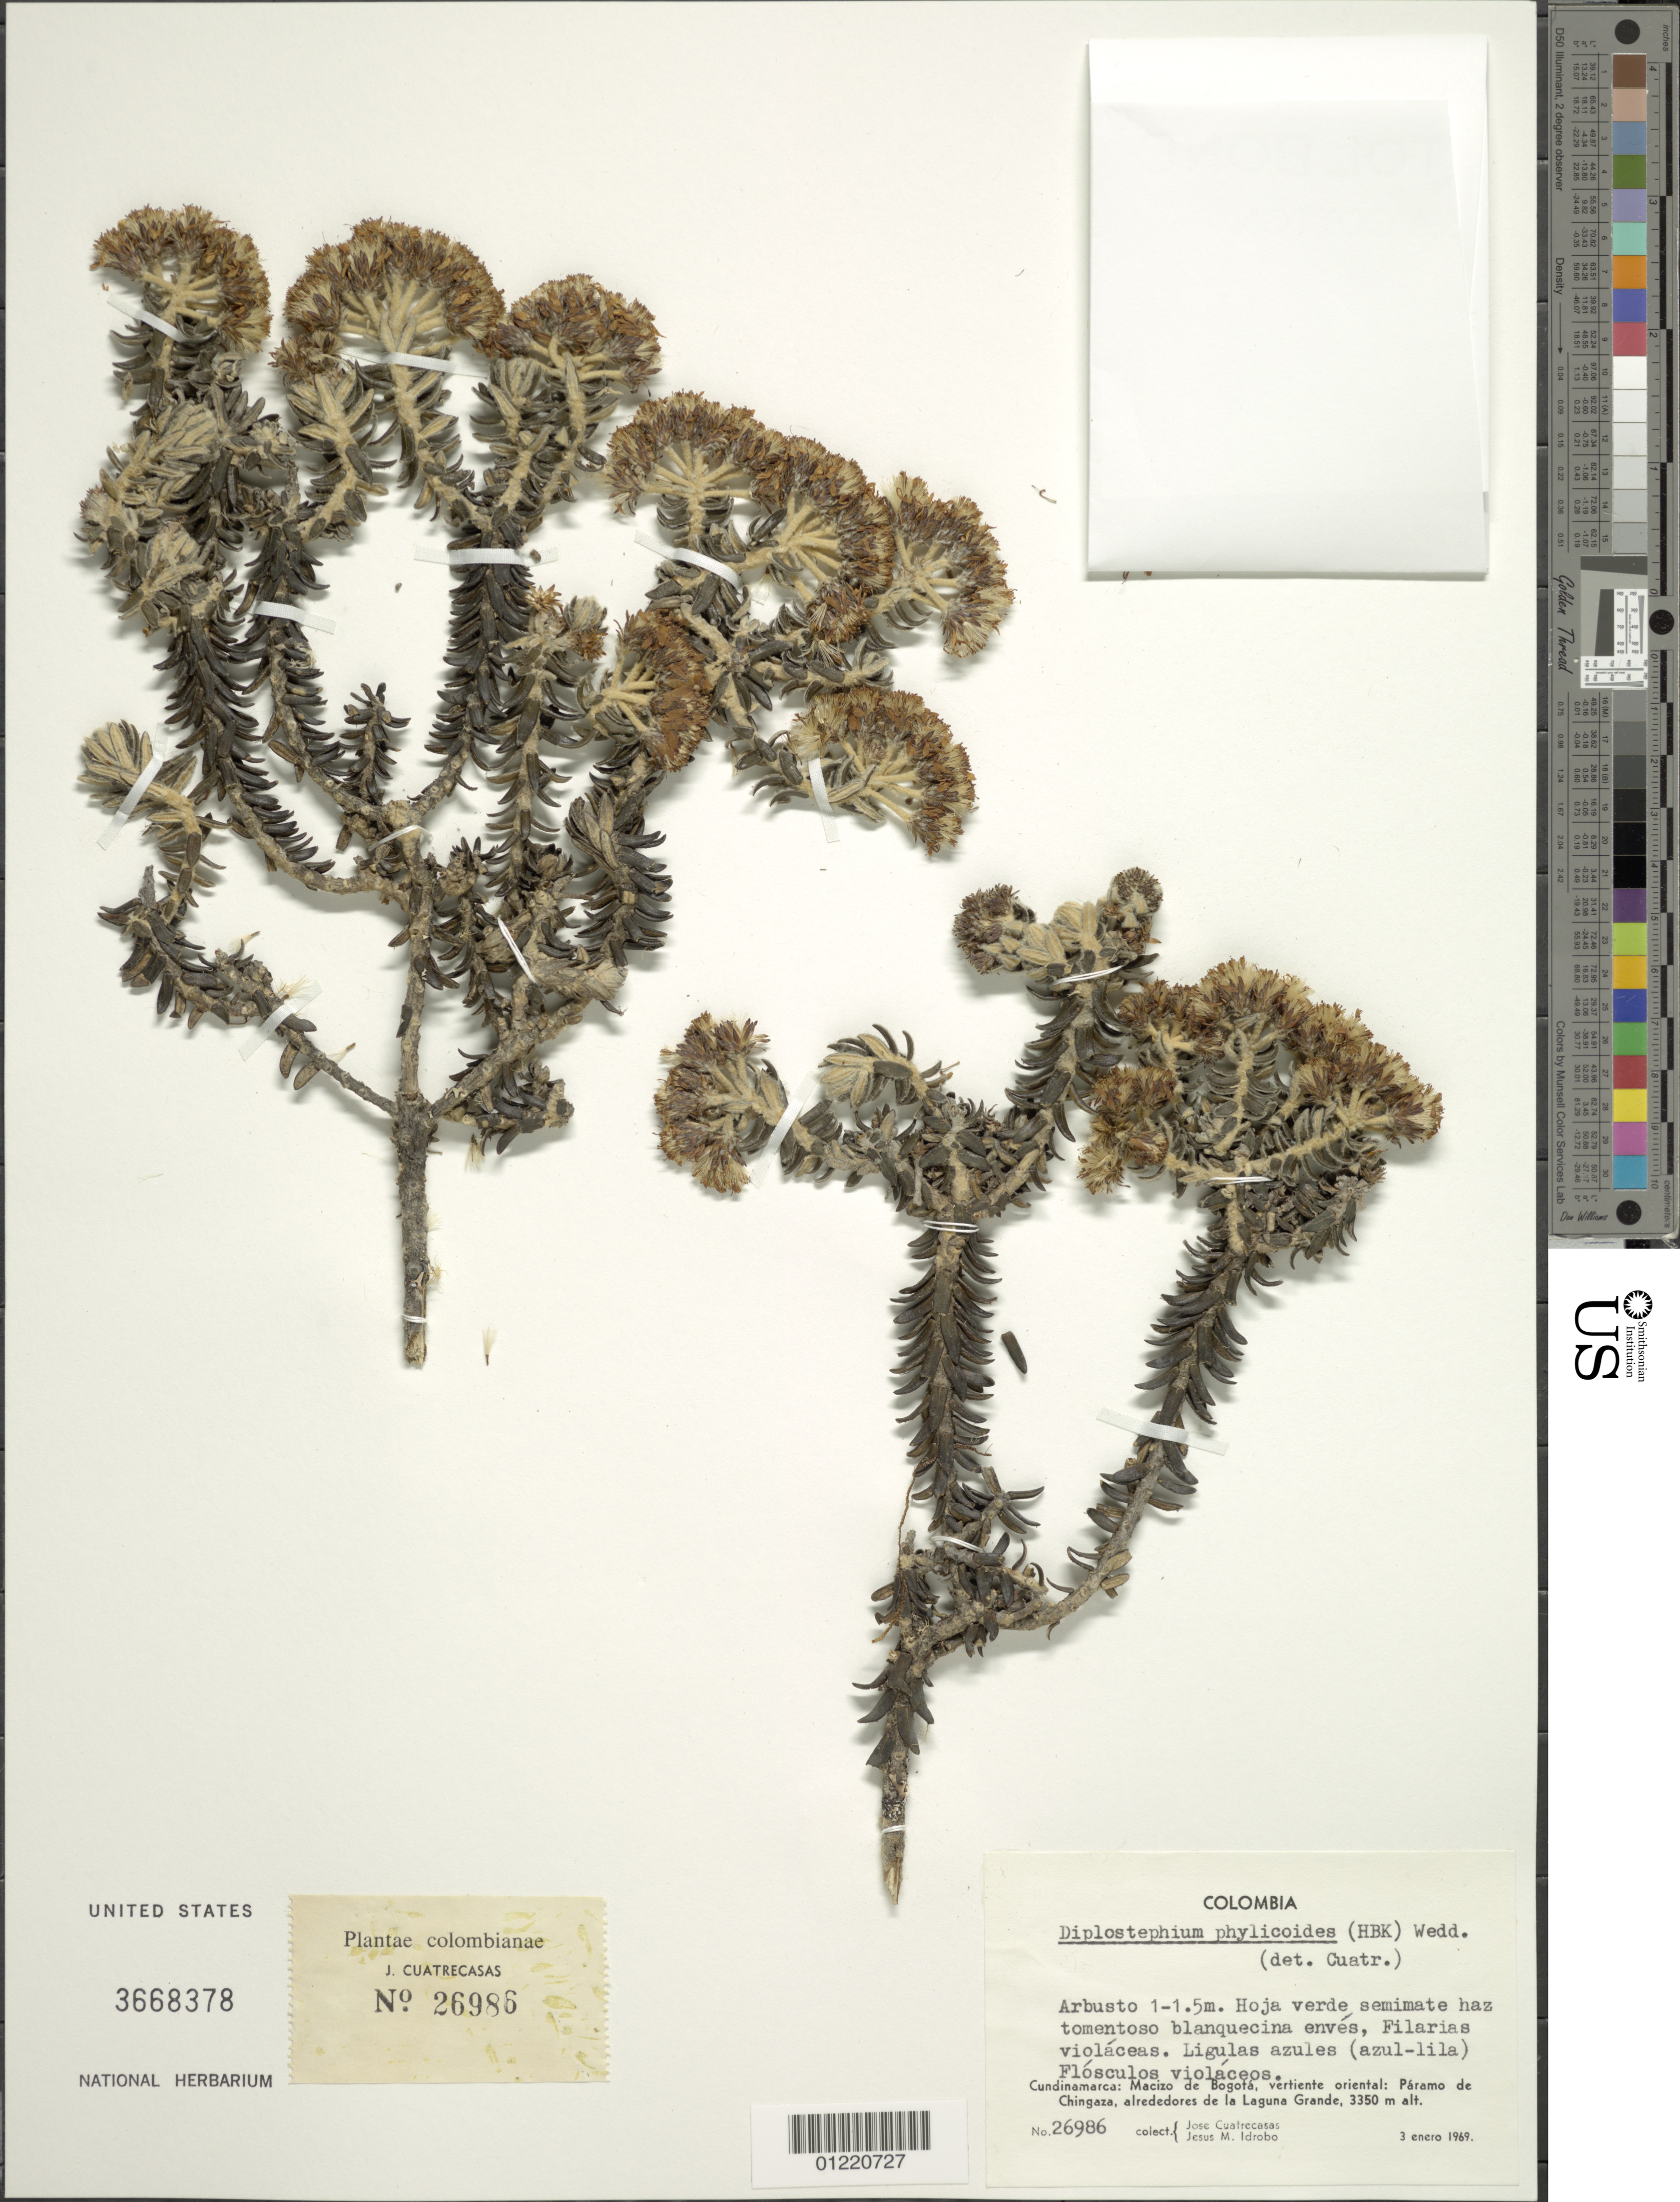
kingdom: Plantae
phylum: Tracheophyta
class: Magnoliopsida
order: Asterales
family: Asteraceae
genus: Diplostephium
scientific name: Diplostephium phylicoides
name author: (Kunth) Wedd.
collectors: J. Cuatrecasas & J. M. Idrobo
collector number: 26986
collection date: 1969-01-03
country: Colombia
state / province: Cundinamarca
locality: Macizo de Bogotá, vertiente oriental: Páramo de Chingaza, alrededores de la Laguna Grande.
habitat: Paramo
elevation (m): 3350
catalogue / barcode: US 3668378